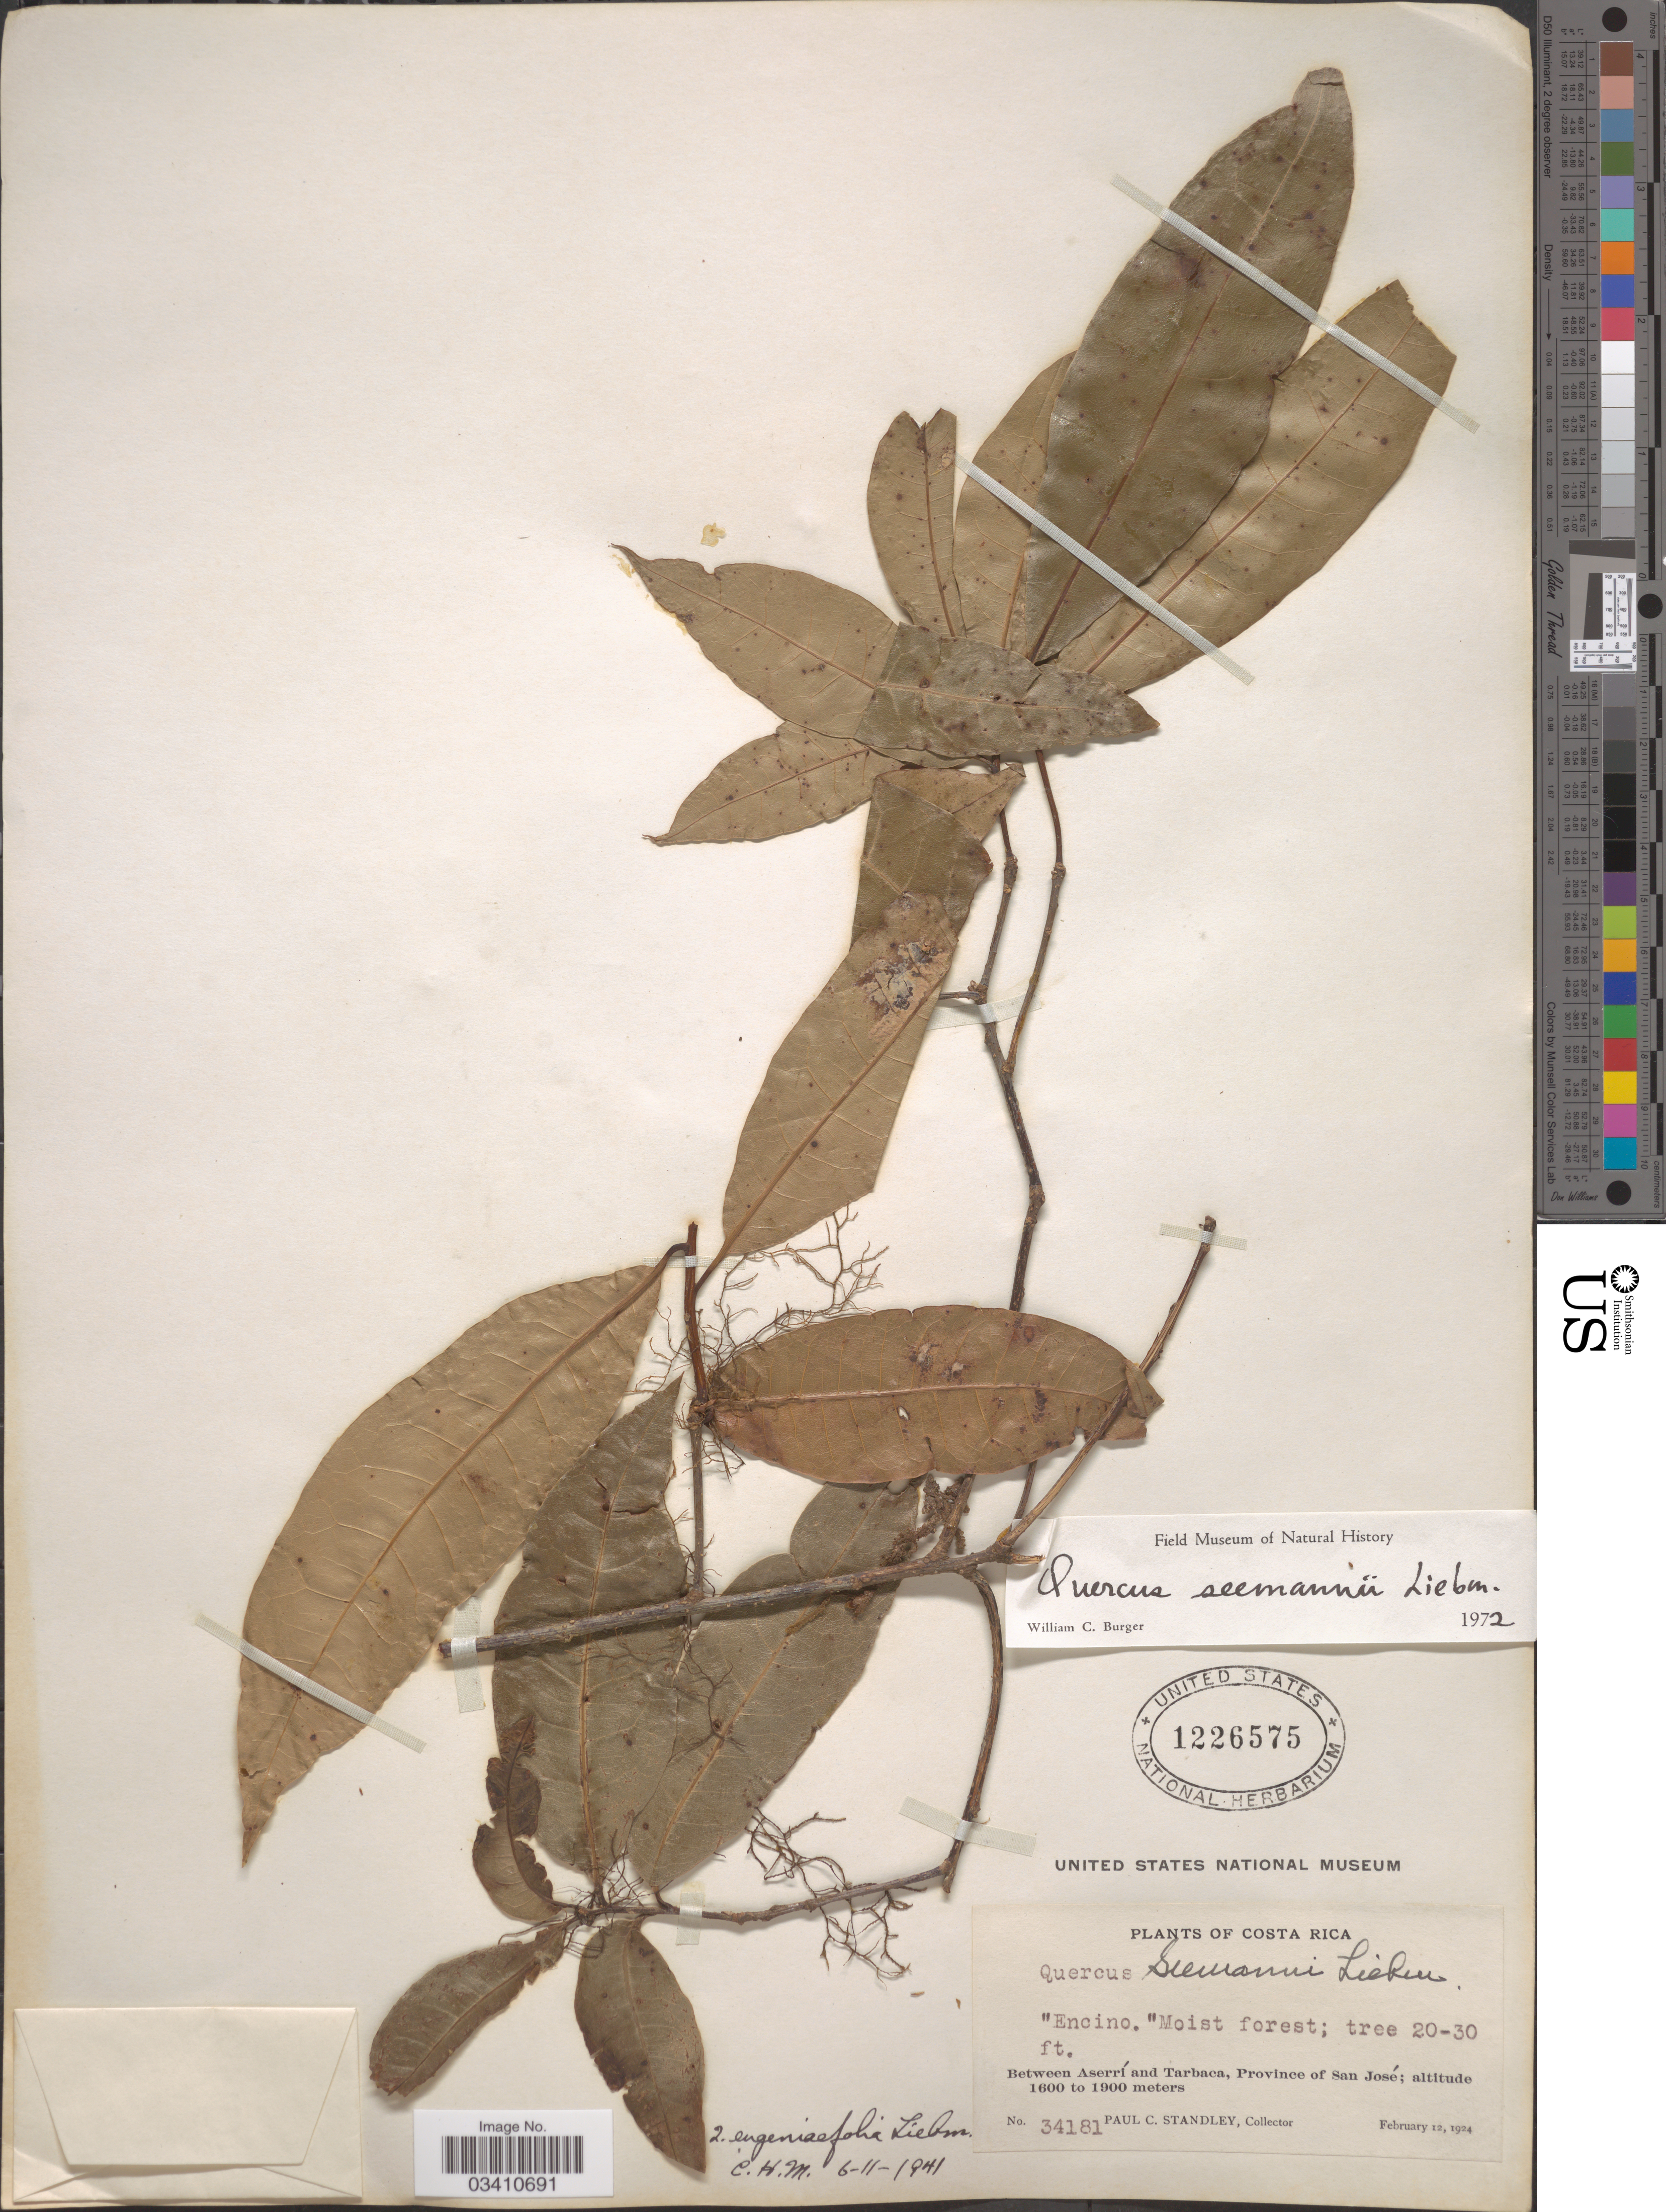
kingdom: Plantae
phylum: Tracheophyta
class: Magnoliopsida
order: Fagales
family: Fagaceae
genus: Quercus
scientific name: Quercus seemannii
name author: Liebm.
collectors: P. C. Standley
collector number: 34181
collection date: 1924-02-12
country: Costa Rica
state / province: San José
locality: Between Aserrí and Tarbaca.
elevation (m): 1600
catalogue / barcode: US 1226575